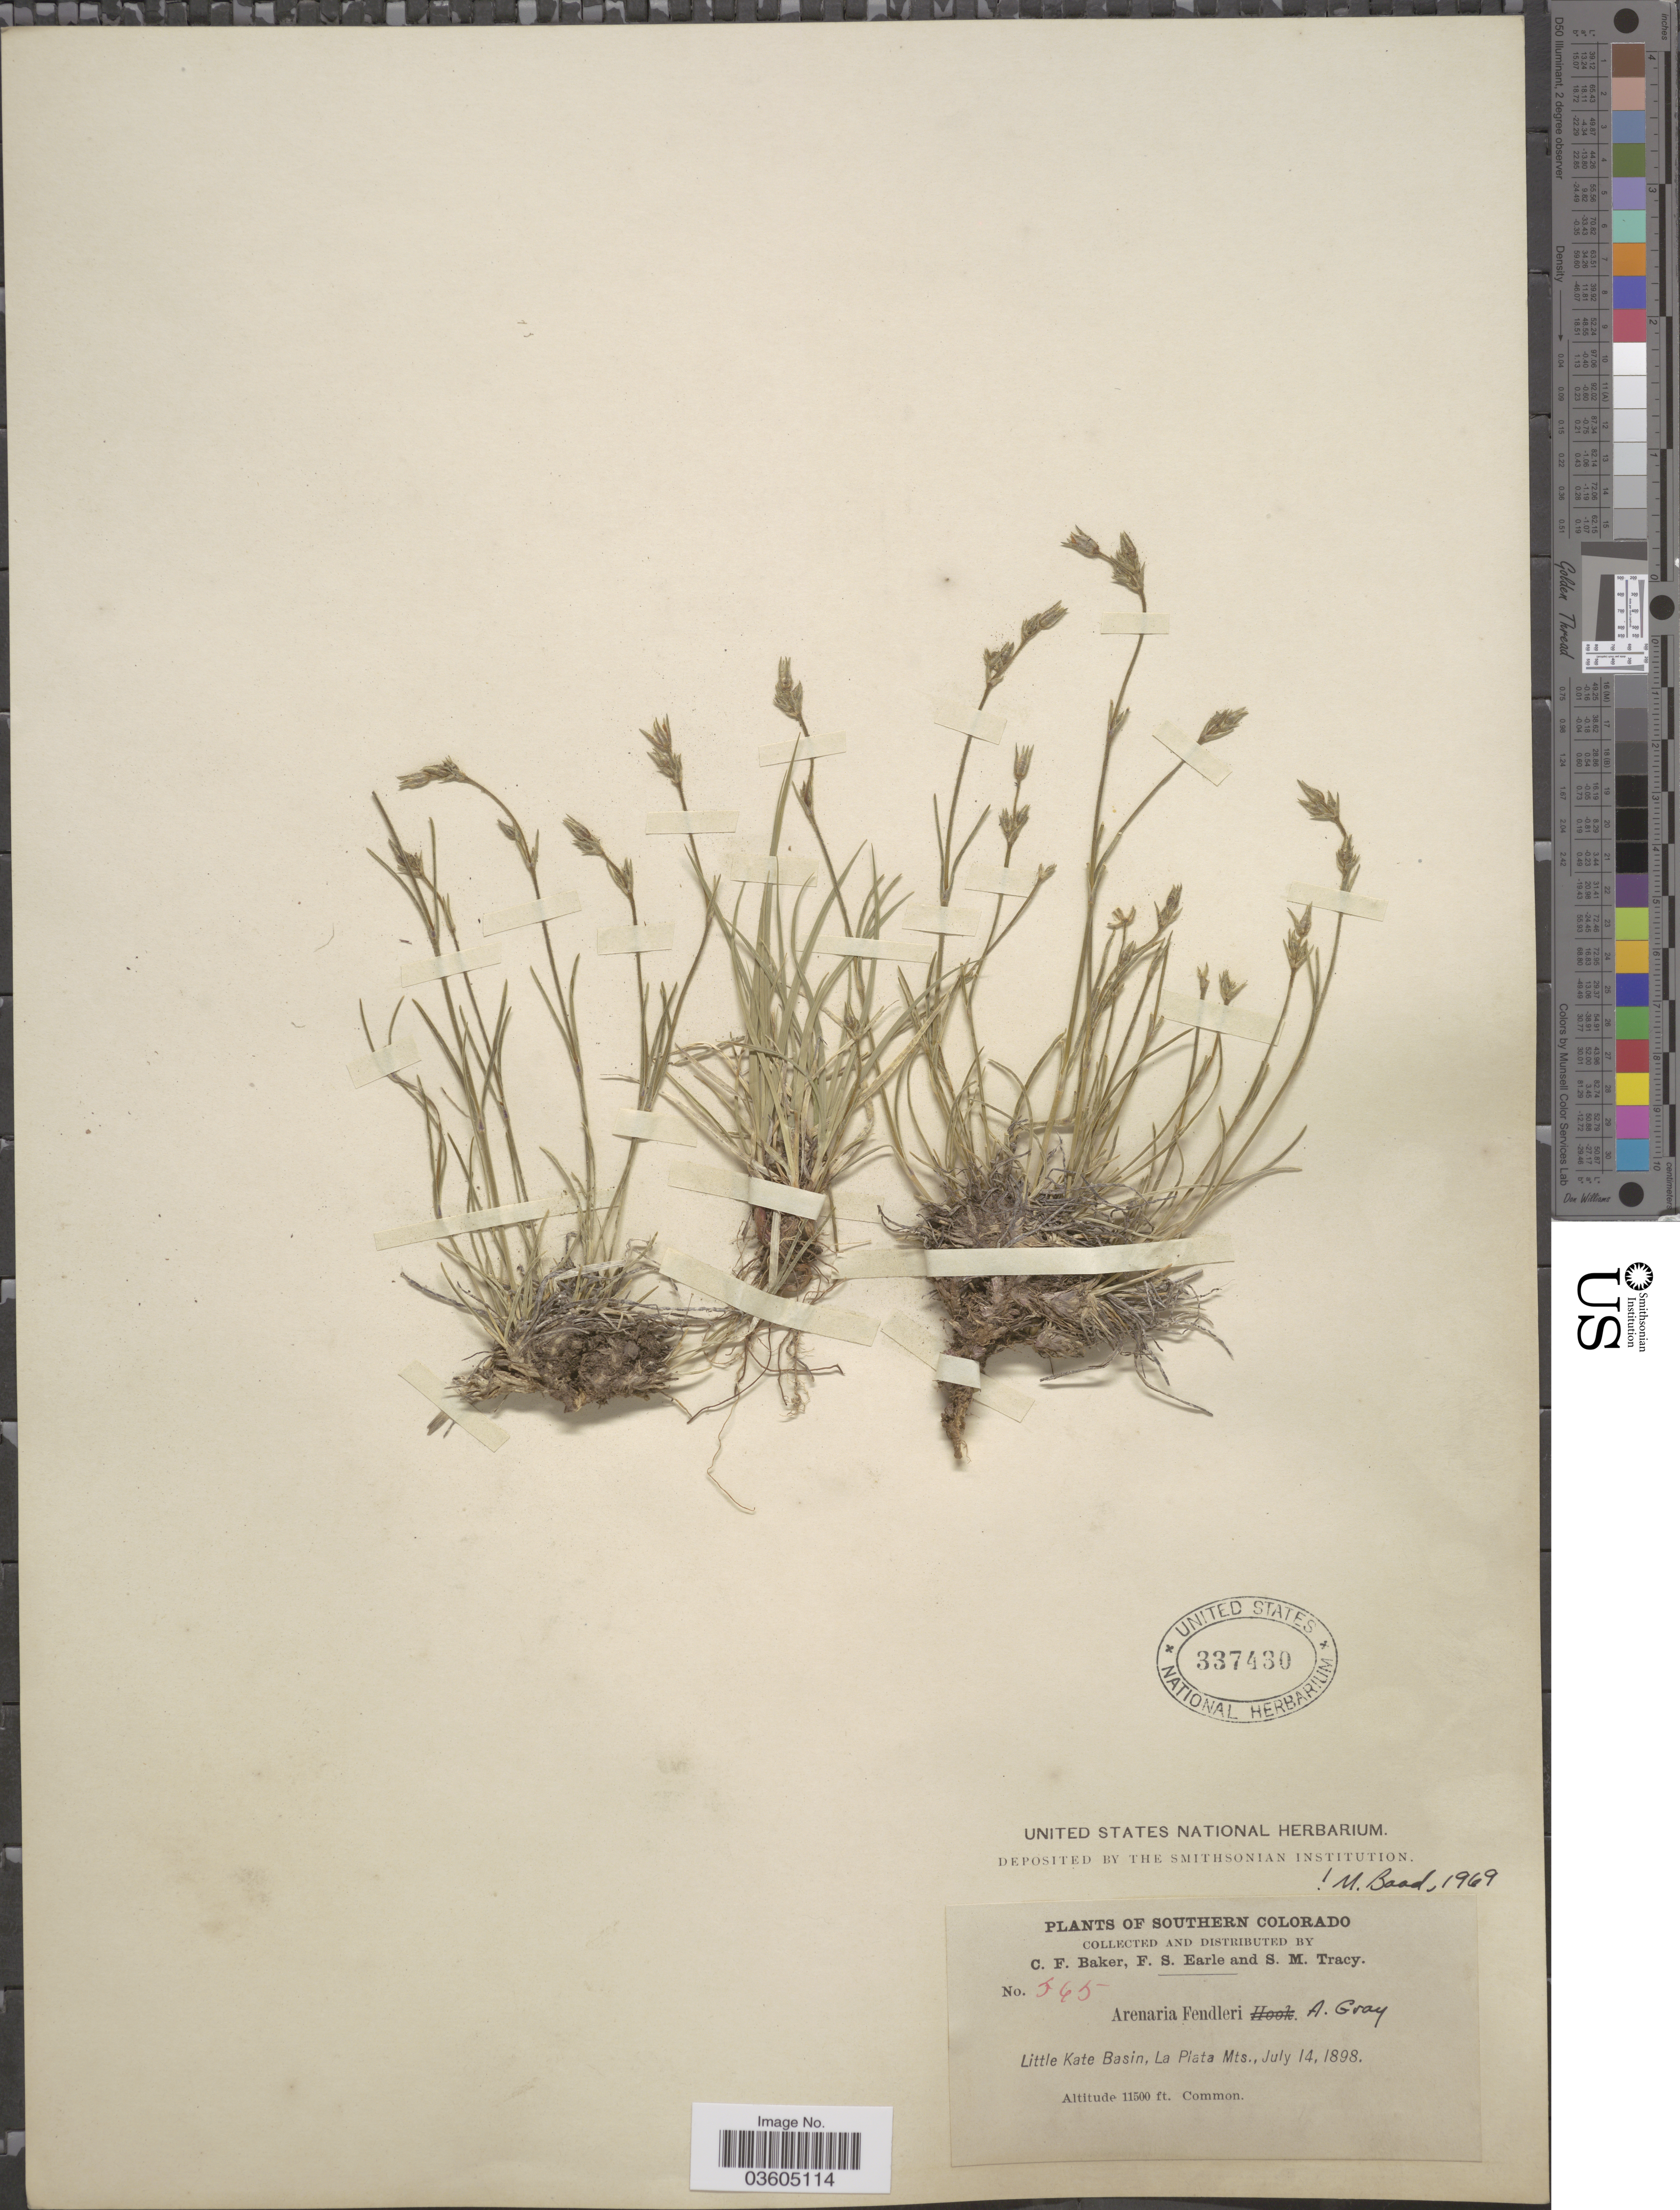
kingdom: Plantae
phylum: Tracheophyta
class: Magnoliopsida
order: Caryophyllales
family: Caryophyllaceae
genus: Eremogone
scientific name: Eremogone fendleri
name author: (A. Gray) Ikonn.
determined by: U.S. National Herbarium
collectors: C. F. Baker, F. S. Earle & S. M. Tracy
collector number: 565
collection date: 1898-07-14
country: United States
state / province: Colorado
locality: Southern Colorado. Little Kate Basin, La Plata Mts.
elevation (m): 3505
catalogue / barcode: US 337430